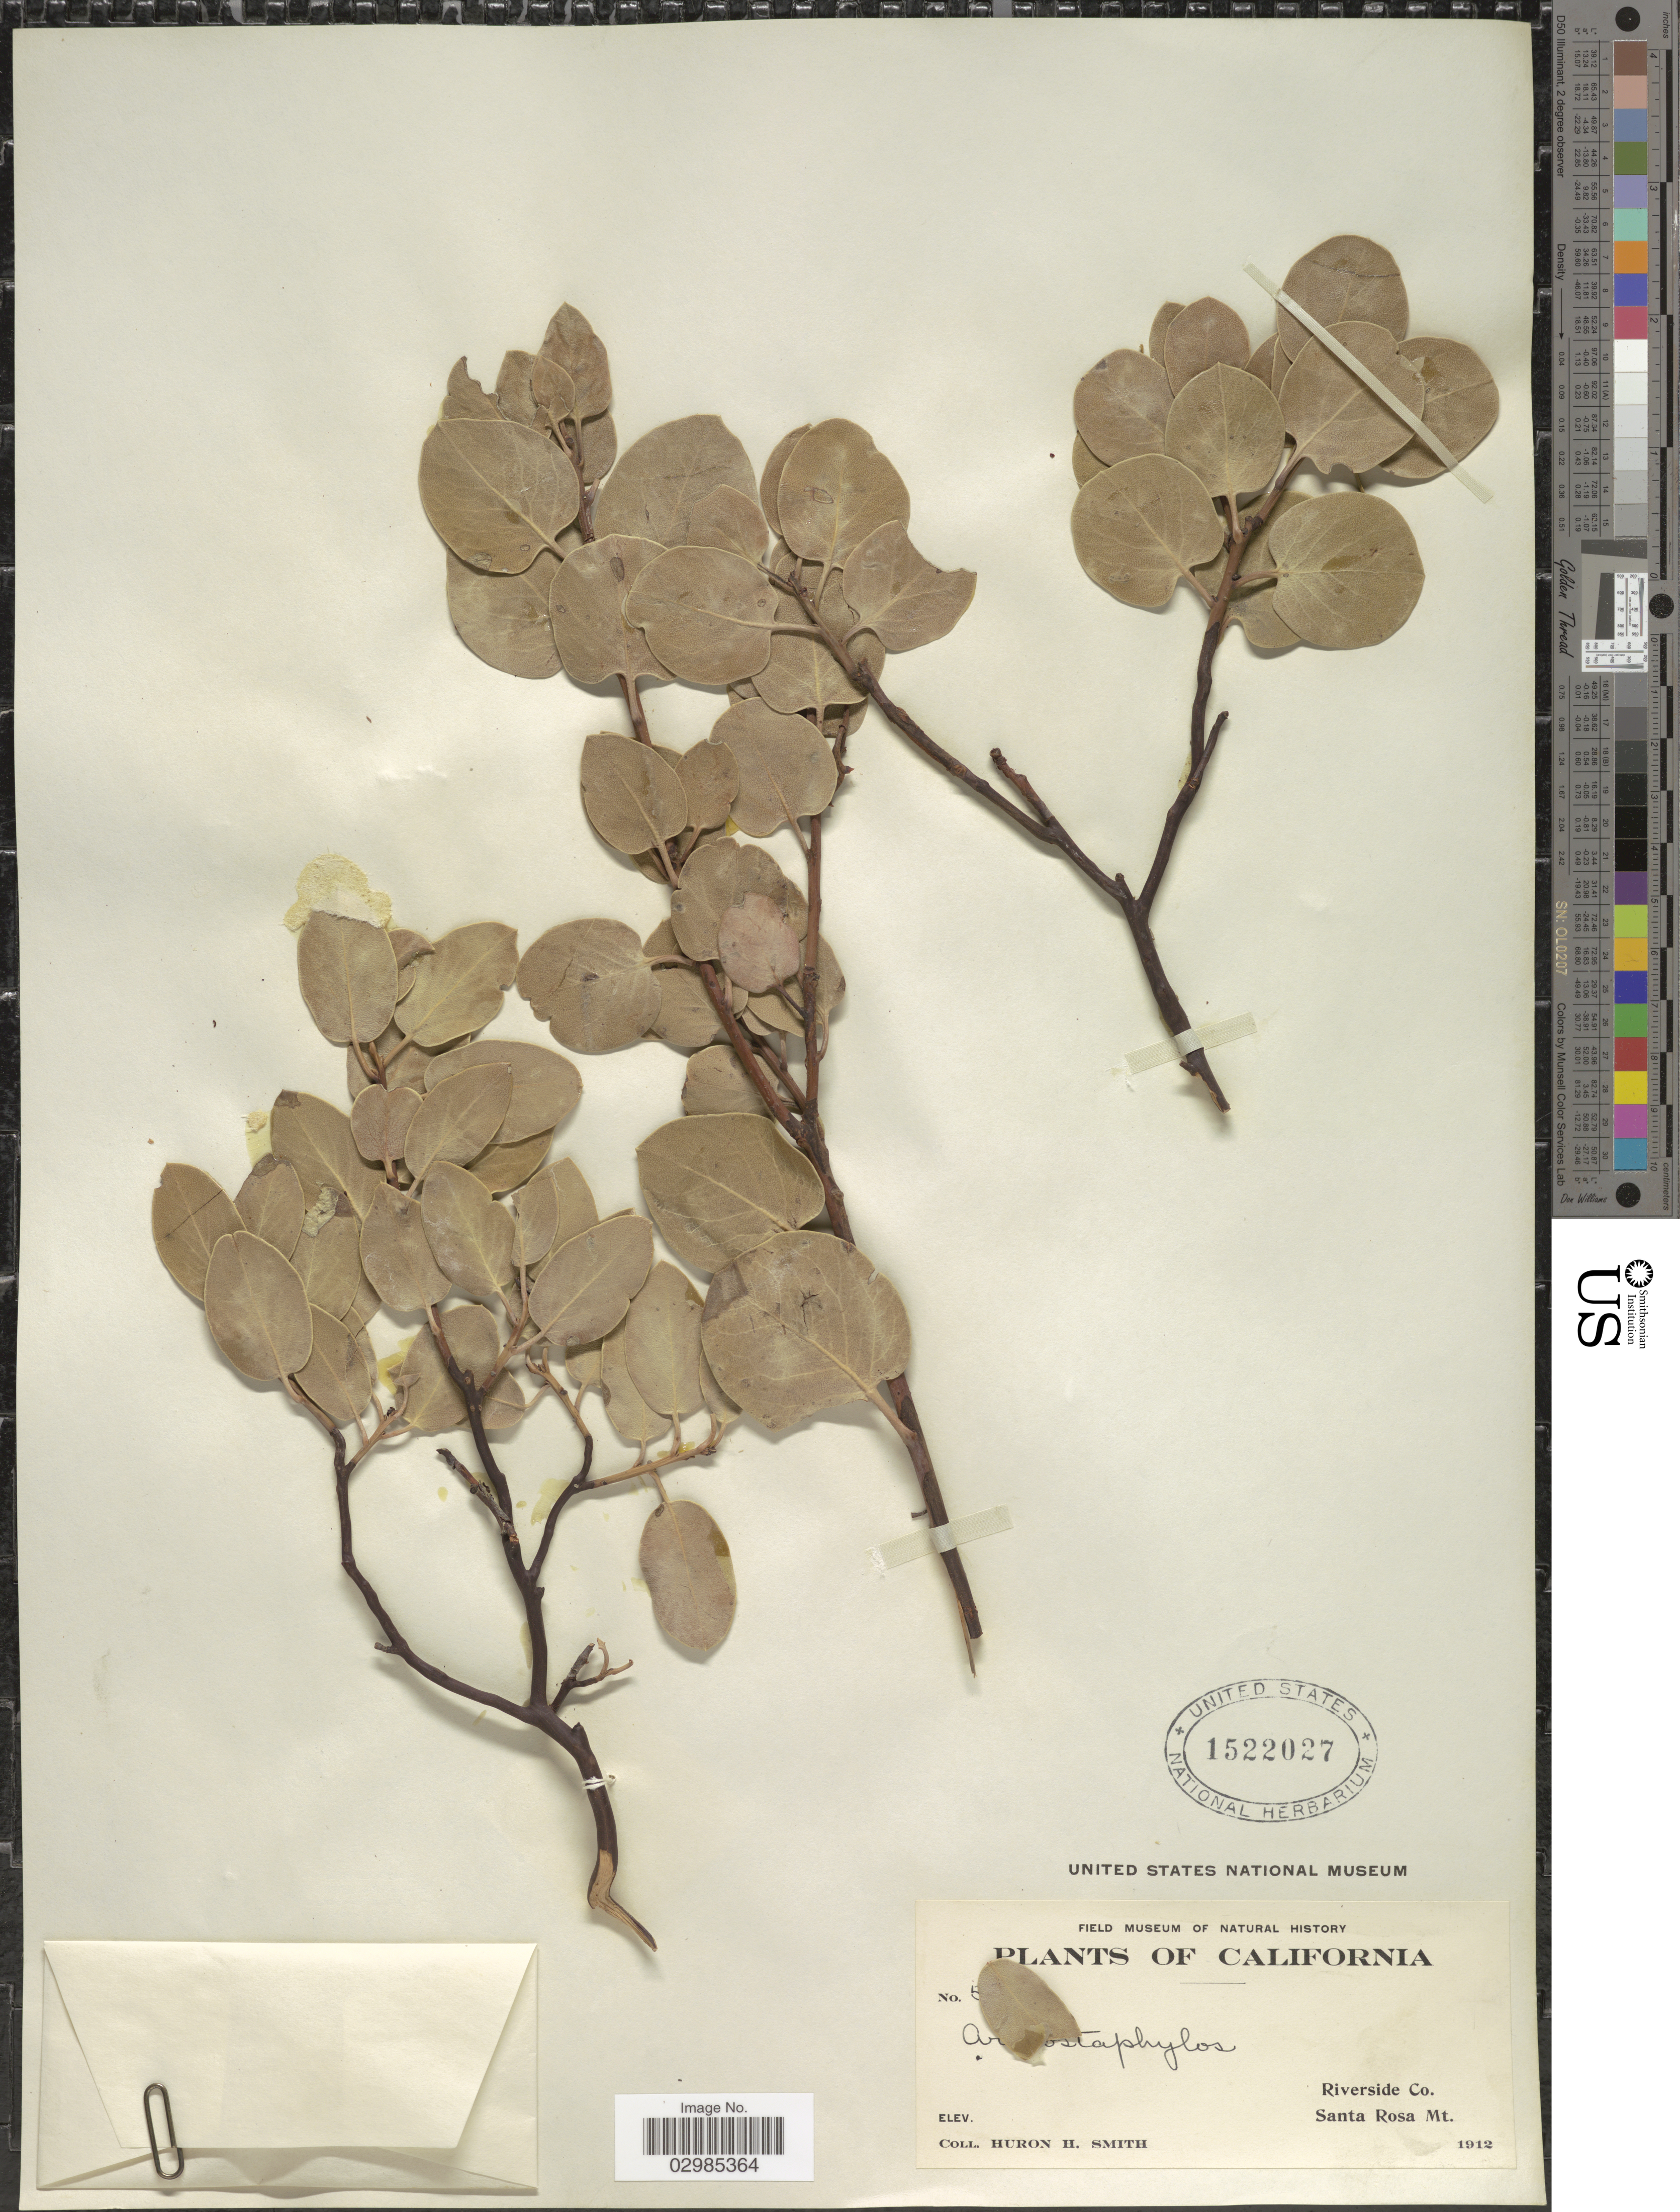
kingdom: Plantae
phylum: Tracheophyta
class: Magnoliopsida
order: Ericales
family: Ericaceae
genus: Arctostaphylos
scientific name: Arctostaphylos cratericola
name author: (Donn. Sm.) Donn. Sm.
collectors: Huron H. Smith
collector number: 5!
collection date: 1912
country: United States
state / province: California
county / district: Riverside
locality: Rivrside Co. Santa Rosa Mt.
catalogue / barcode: US 1522027